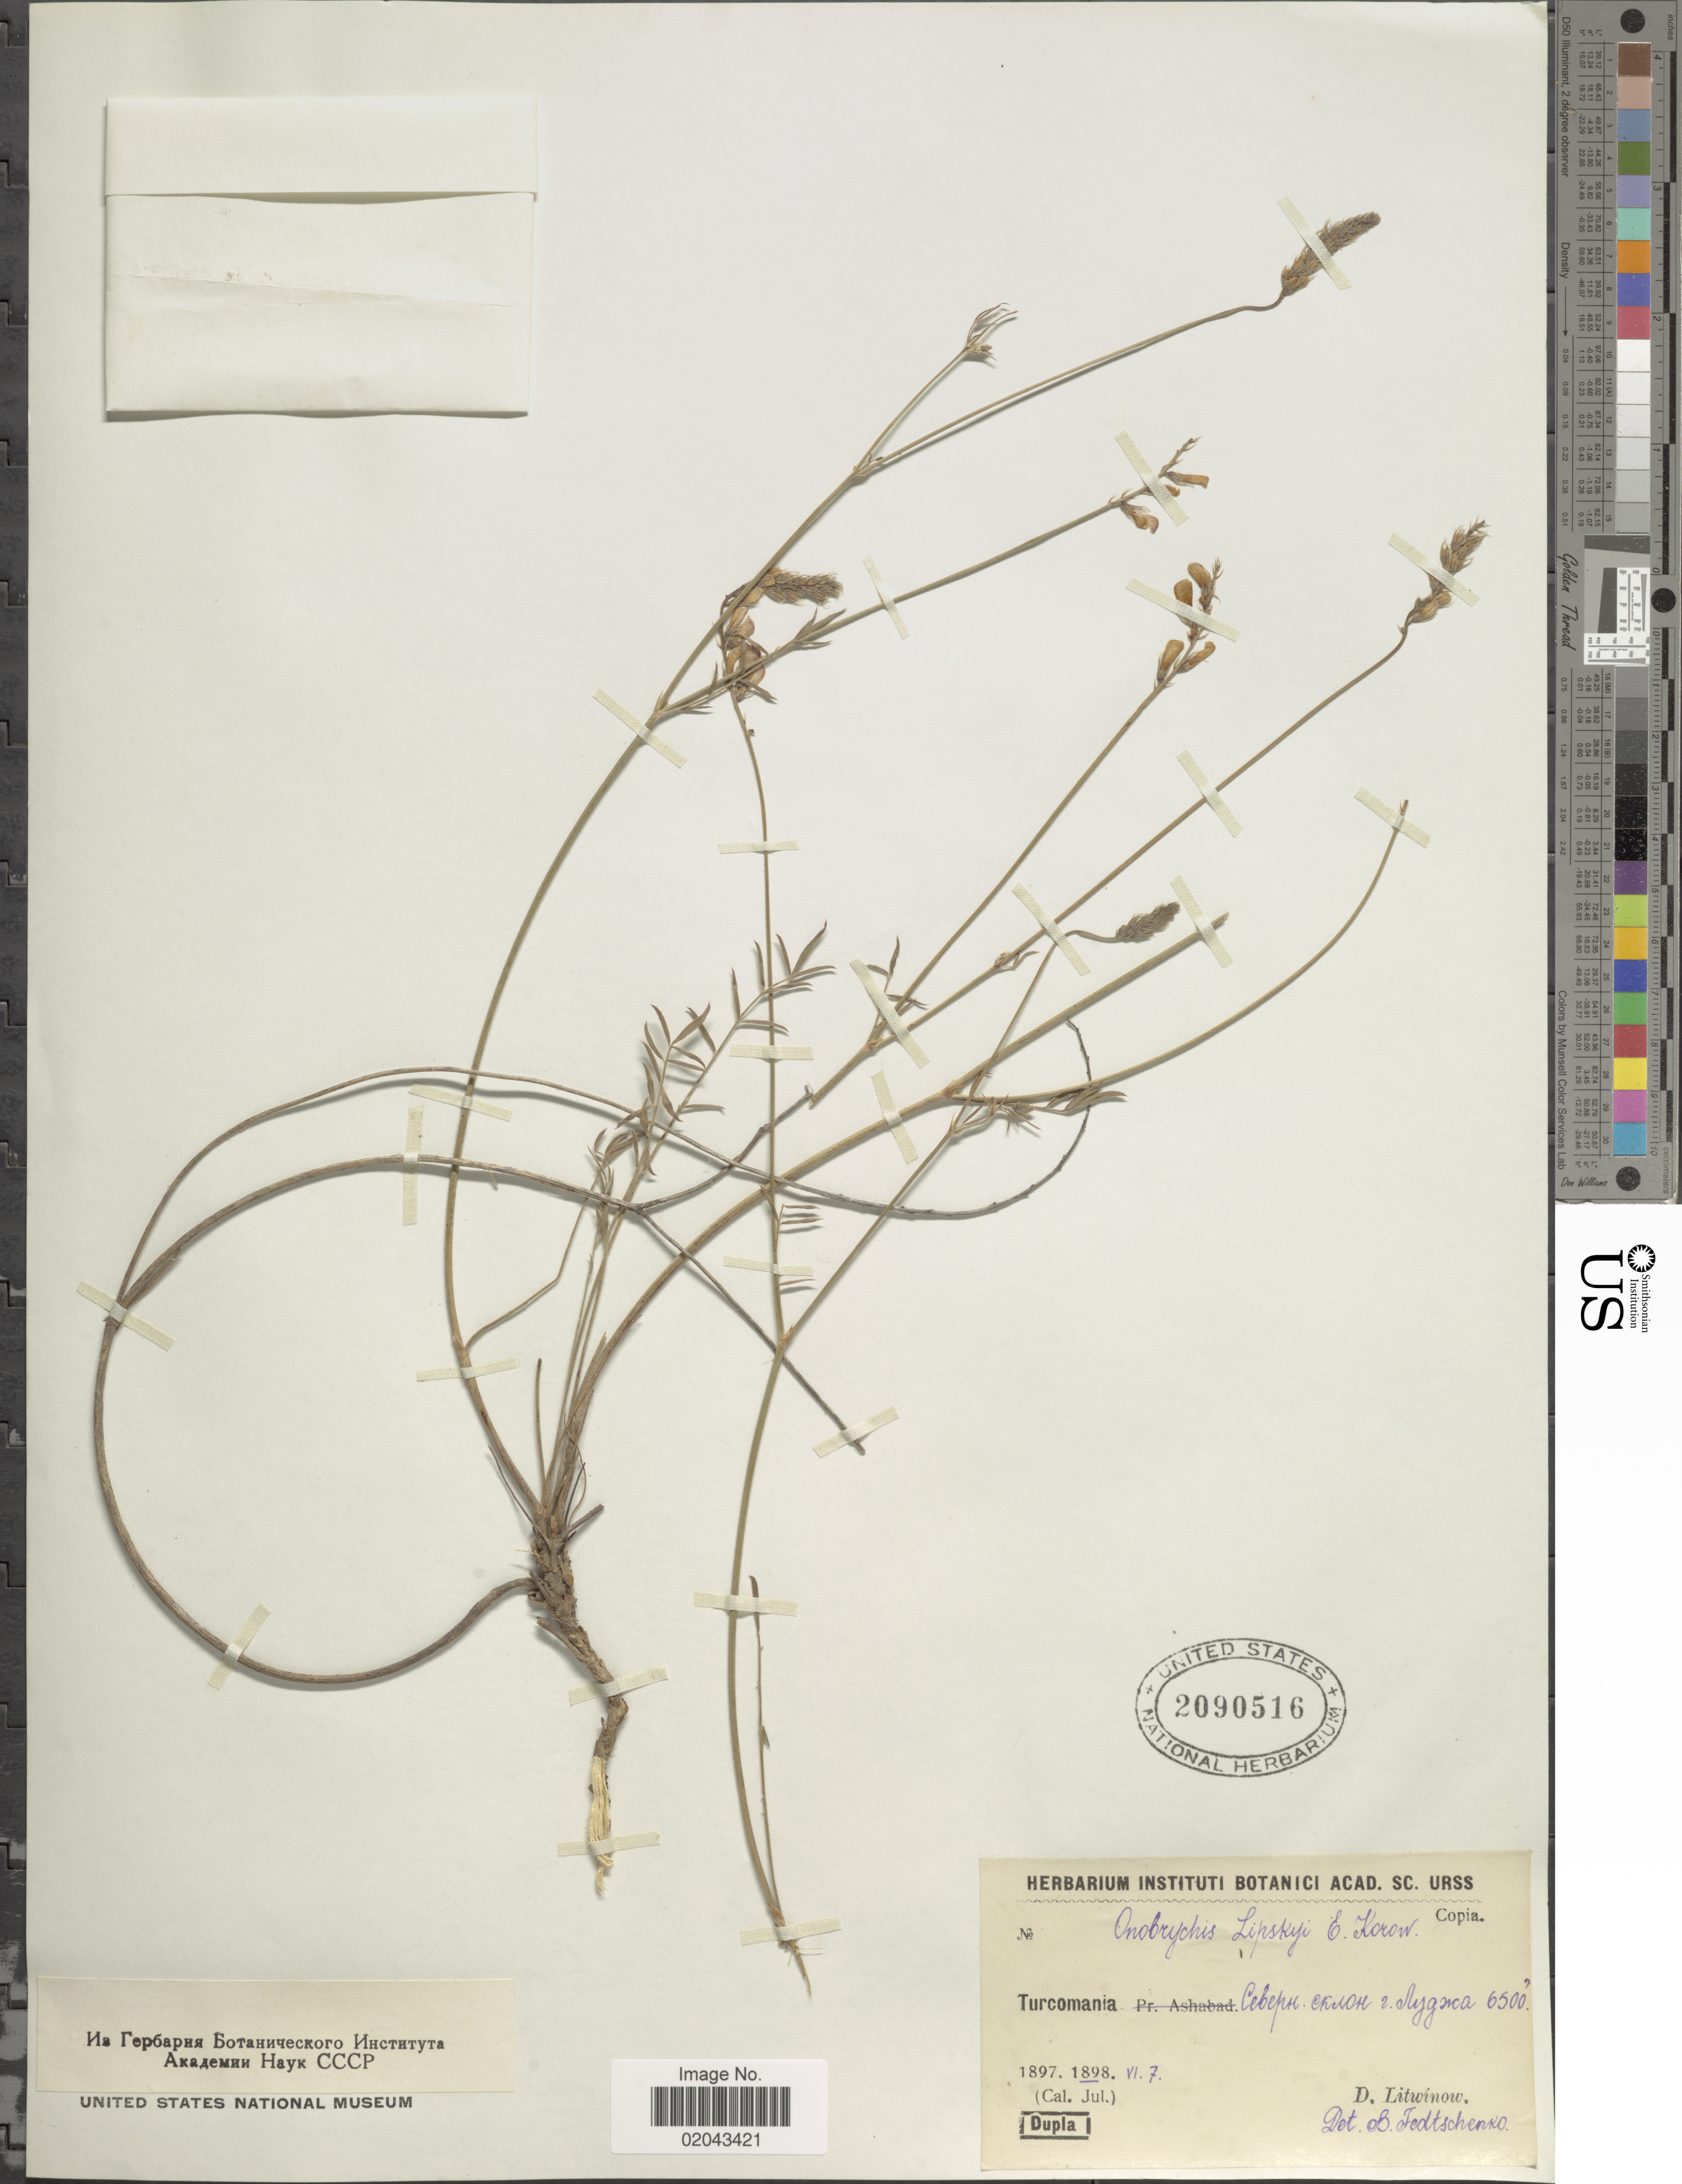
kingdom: Plantae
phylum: Tracheophyta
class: Magnoliopsida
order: Fabales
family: Fabaceae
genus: Onobrychis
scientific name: Onobrychis lipskyi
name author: Korovin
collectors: D. Litwinow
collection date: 1898-06-07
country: Turkmenistan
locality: Turcomania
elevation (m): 1981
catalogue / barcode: US 32090516